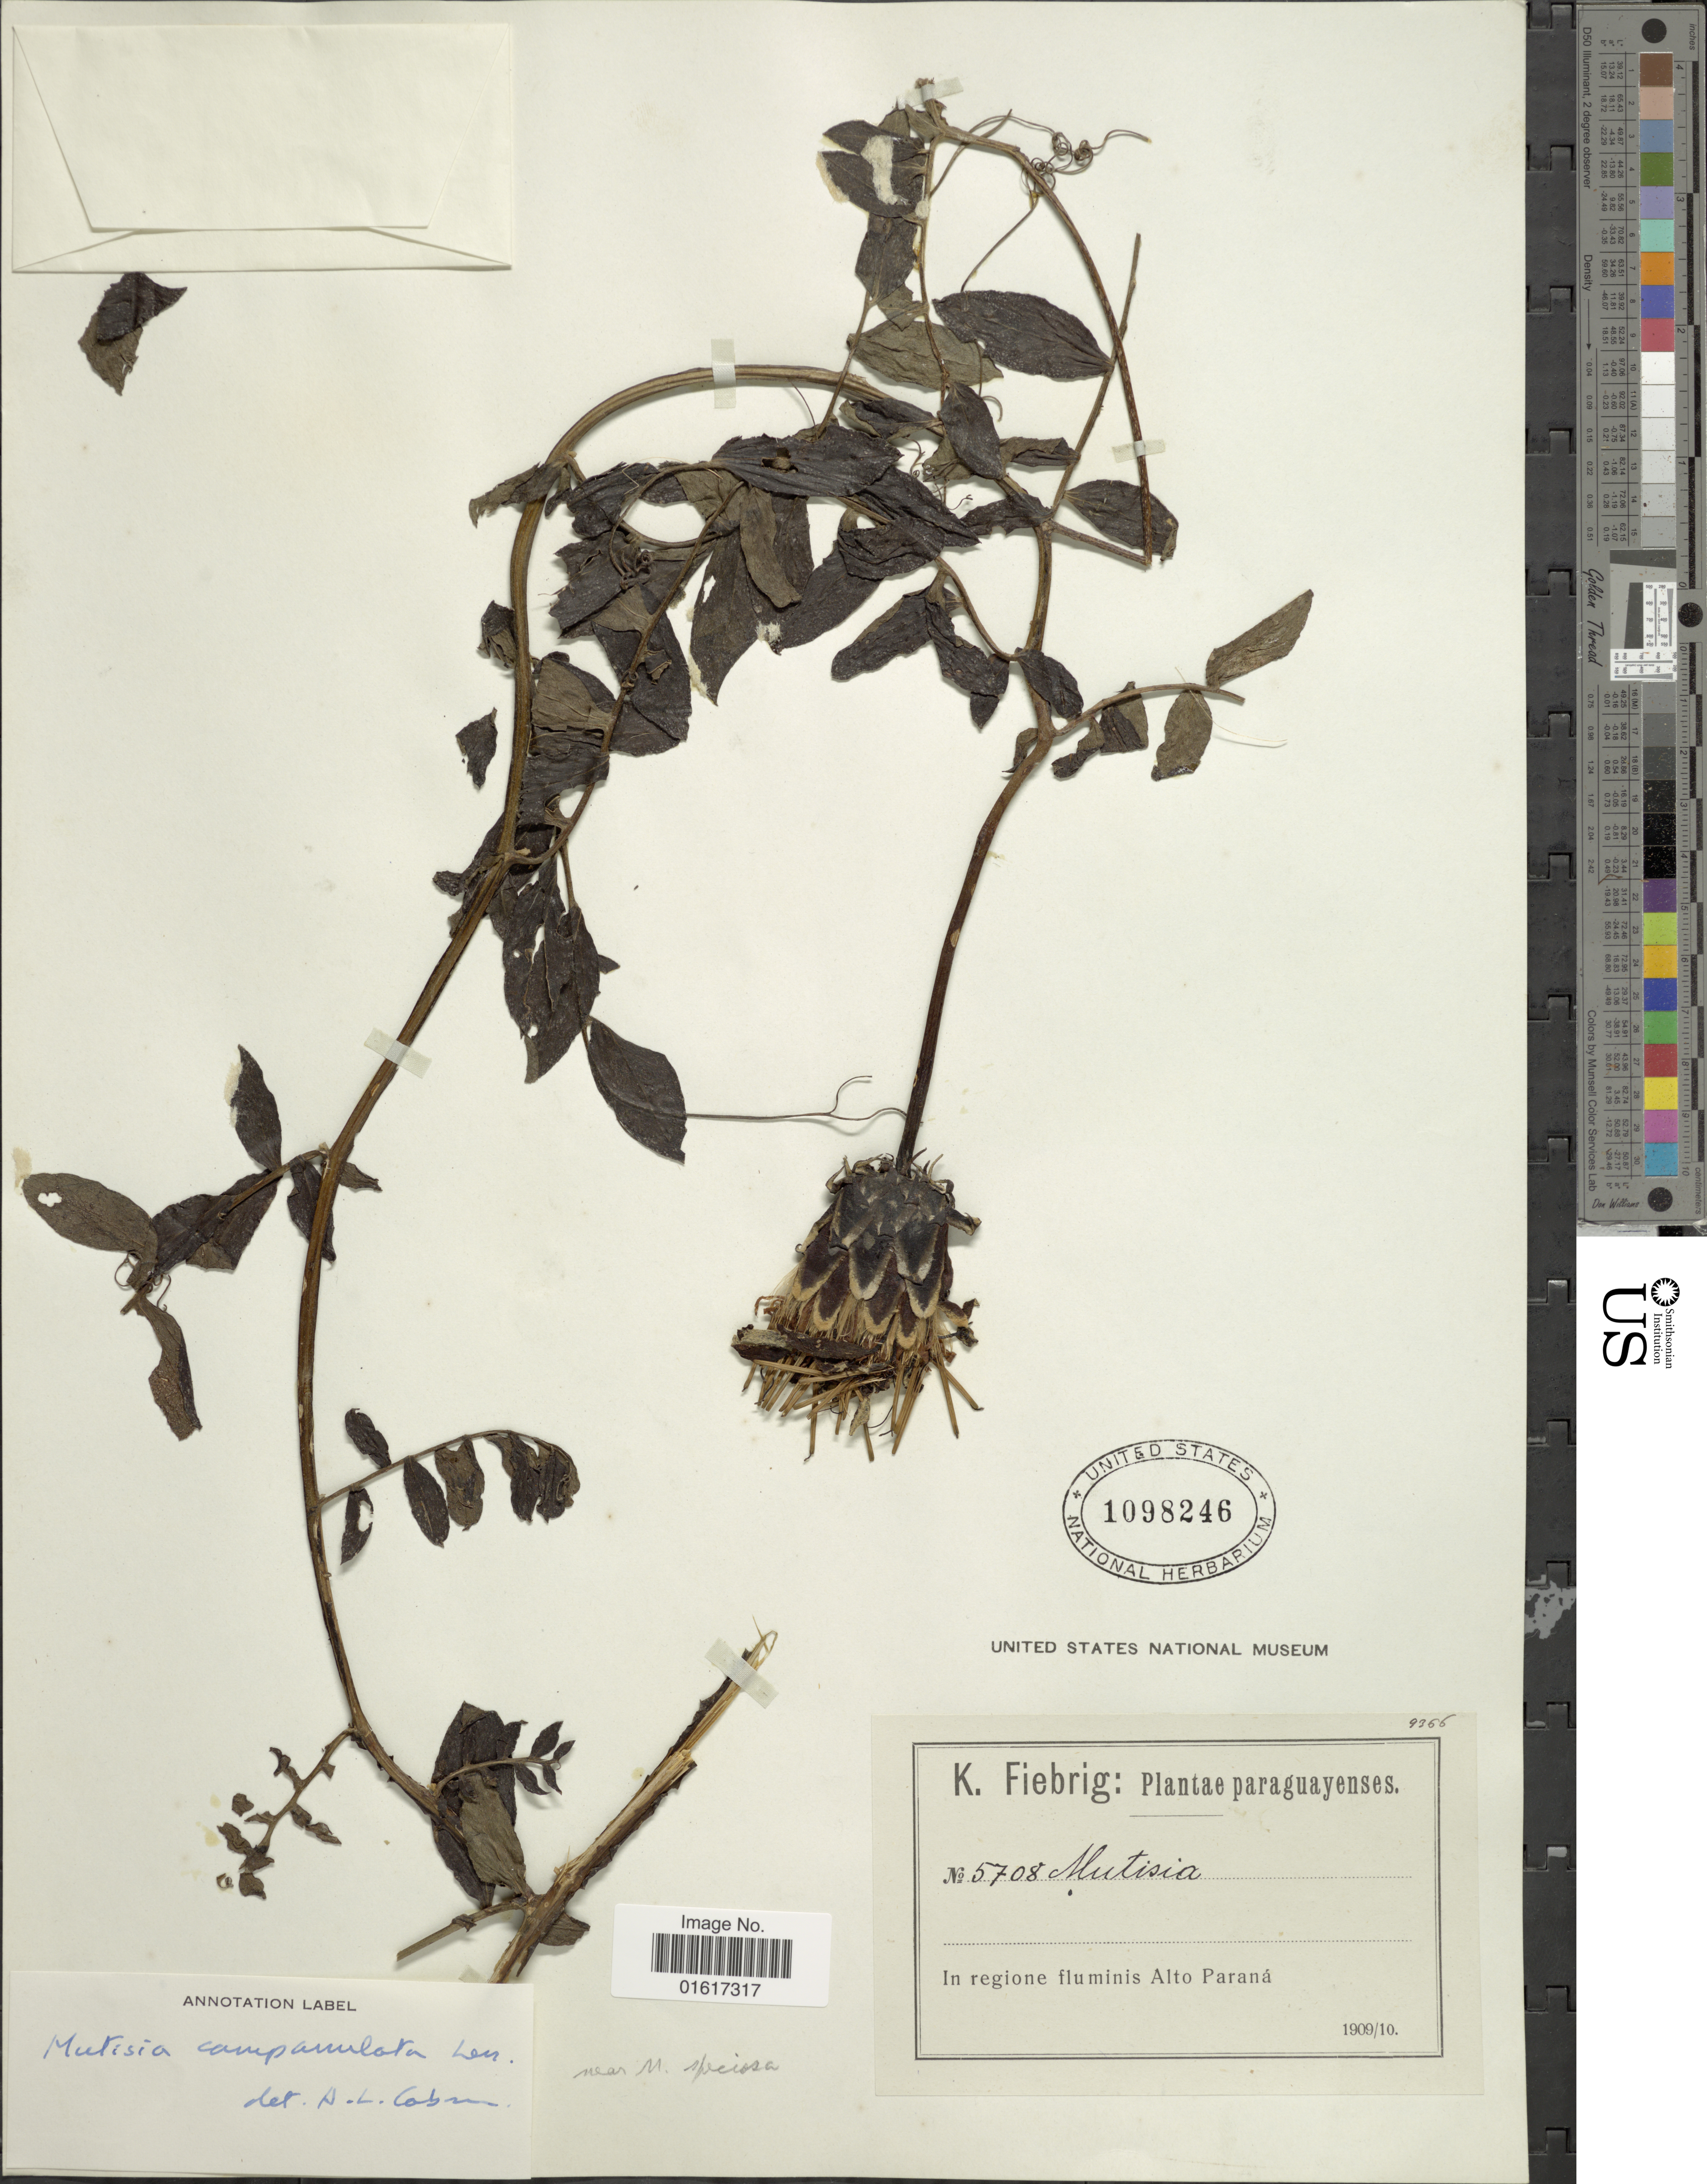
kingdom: Plantae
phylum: Tracheophyta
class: Magnoliopsida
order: Asterales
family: Asteraceae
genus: Mutisia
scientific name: Mutisia campanulata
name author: Less.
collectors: K. Fiebrig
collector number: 5708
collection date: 1909/1910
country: Paraguay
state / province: Alto Parana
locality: In regione fluminis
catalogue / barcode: US 1098246